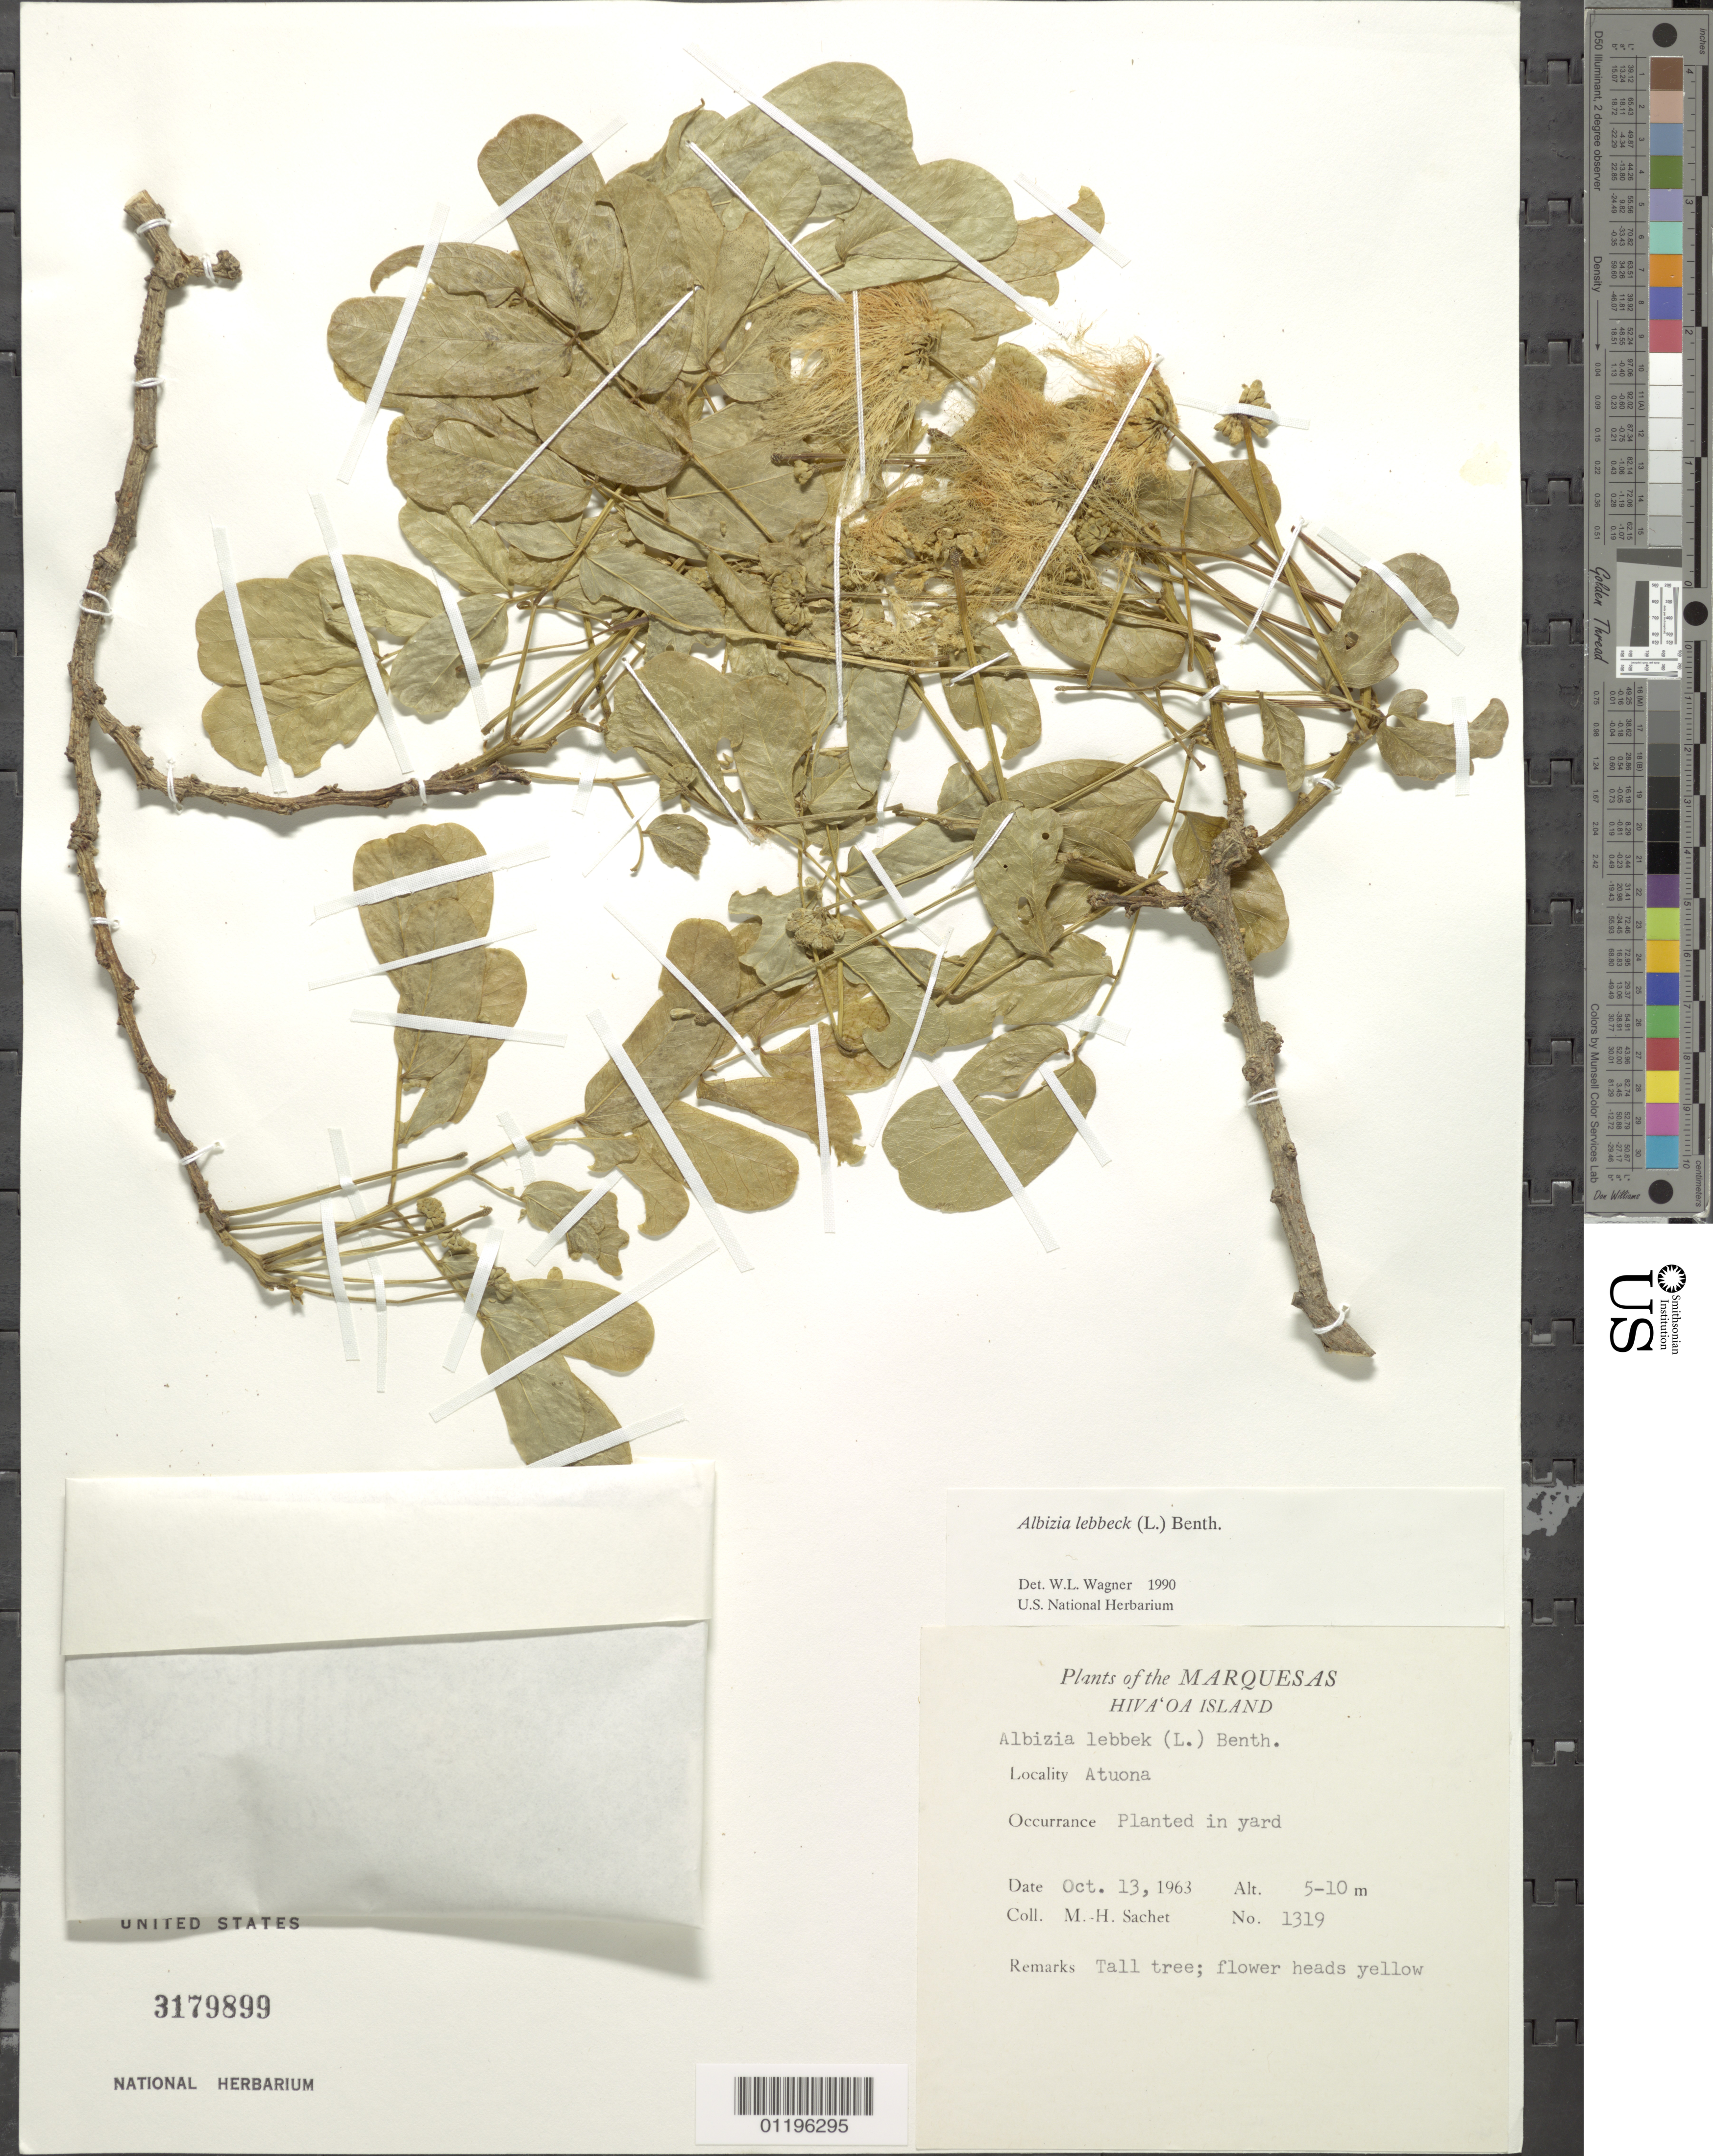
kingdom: Plantae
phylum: Tracheophyta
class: Magnoliopsida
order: Fabales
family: Fabaceae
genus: Albizia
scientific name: Albizia lebbeck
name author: (L.) Benth.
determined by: Wagner, W. L., (BOT), Smithsonian Institution - National Museum of Natural History (UNITED STATES)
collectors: M.-H. Sachet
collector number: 1319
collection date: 1963-10-13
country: French Polynesia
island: Hiva Oa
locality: Atuona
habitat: Planted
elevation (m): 5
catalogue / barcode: US 3179899